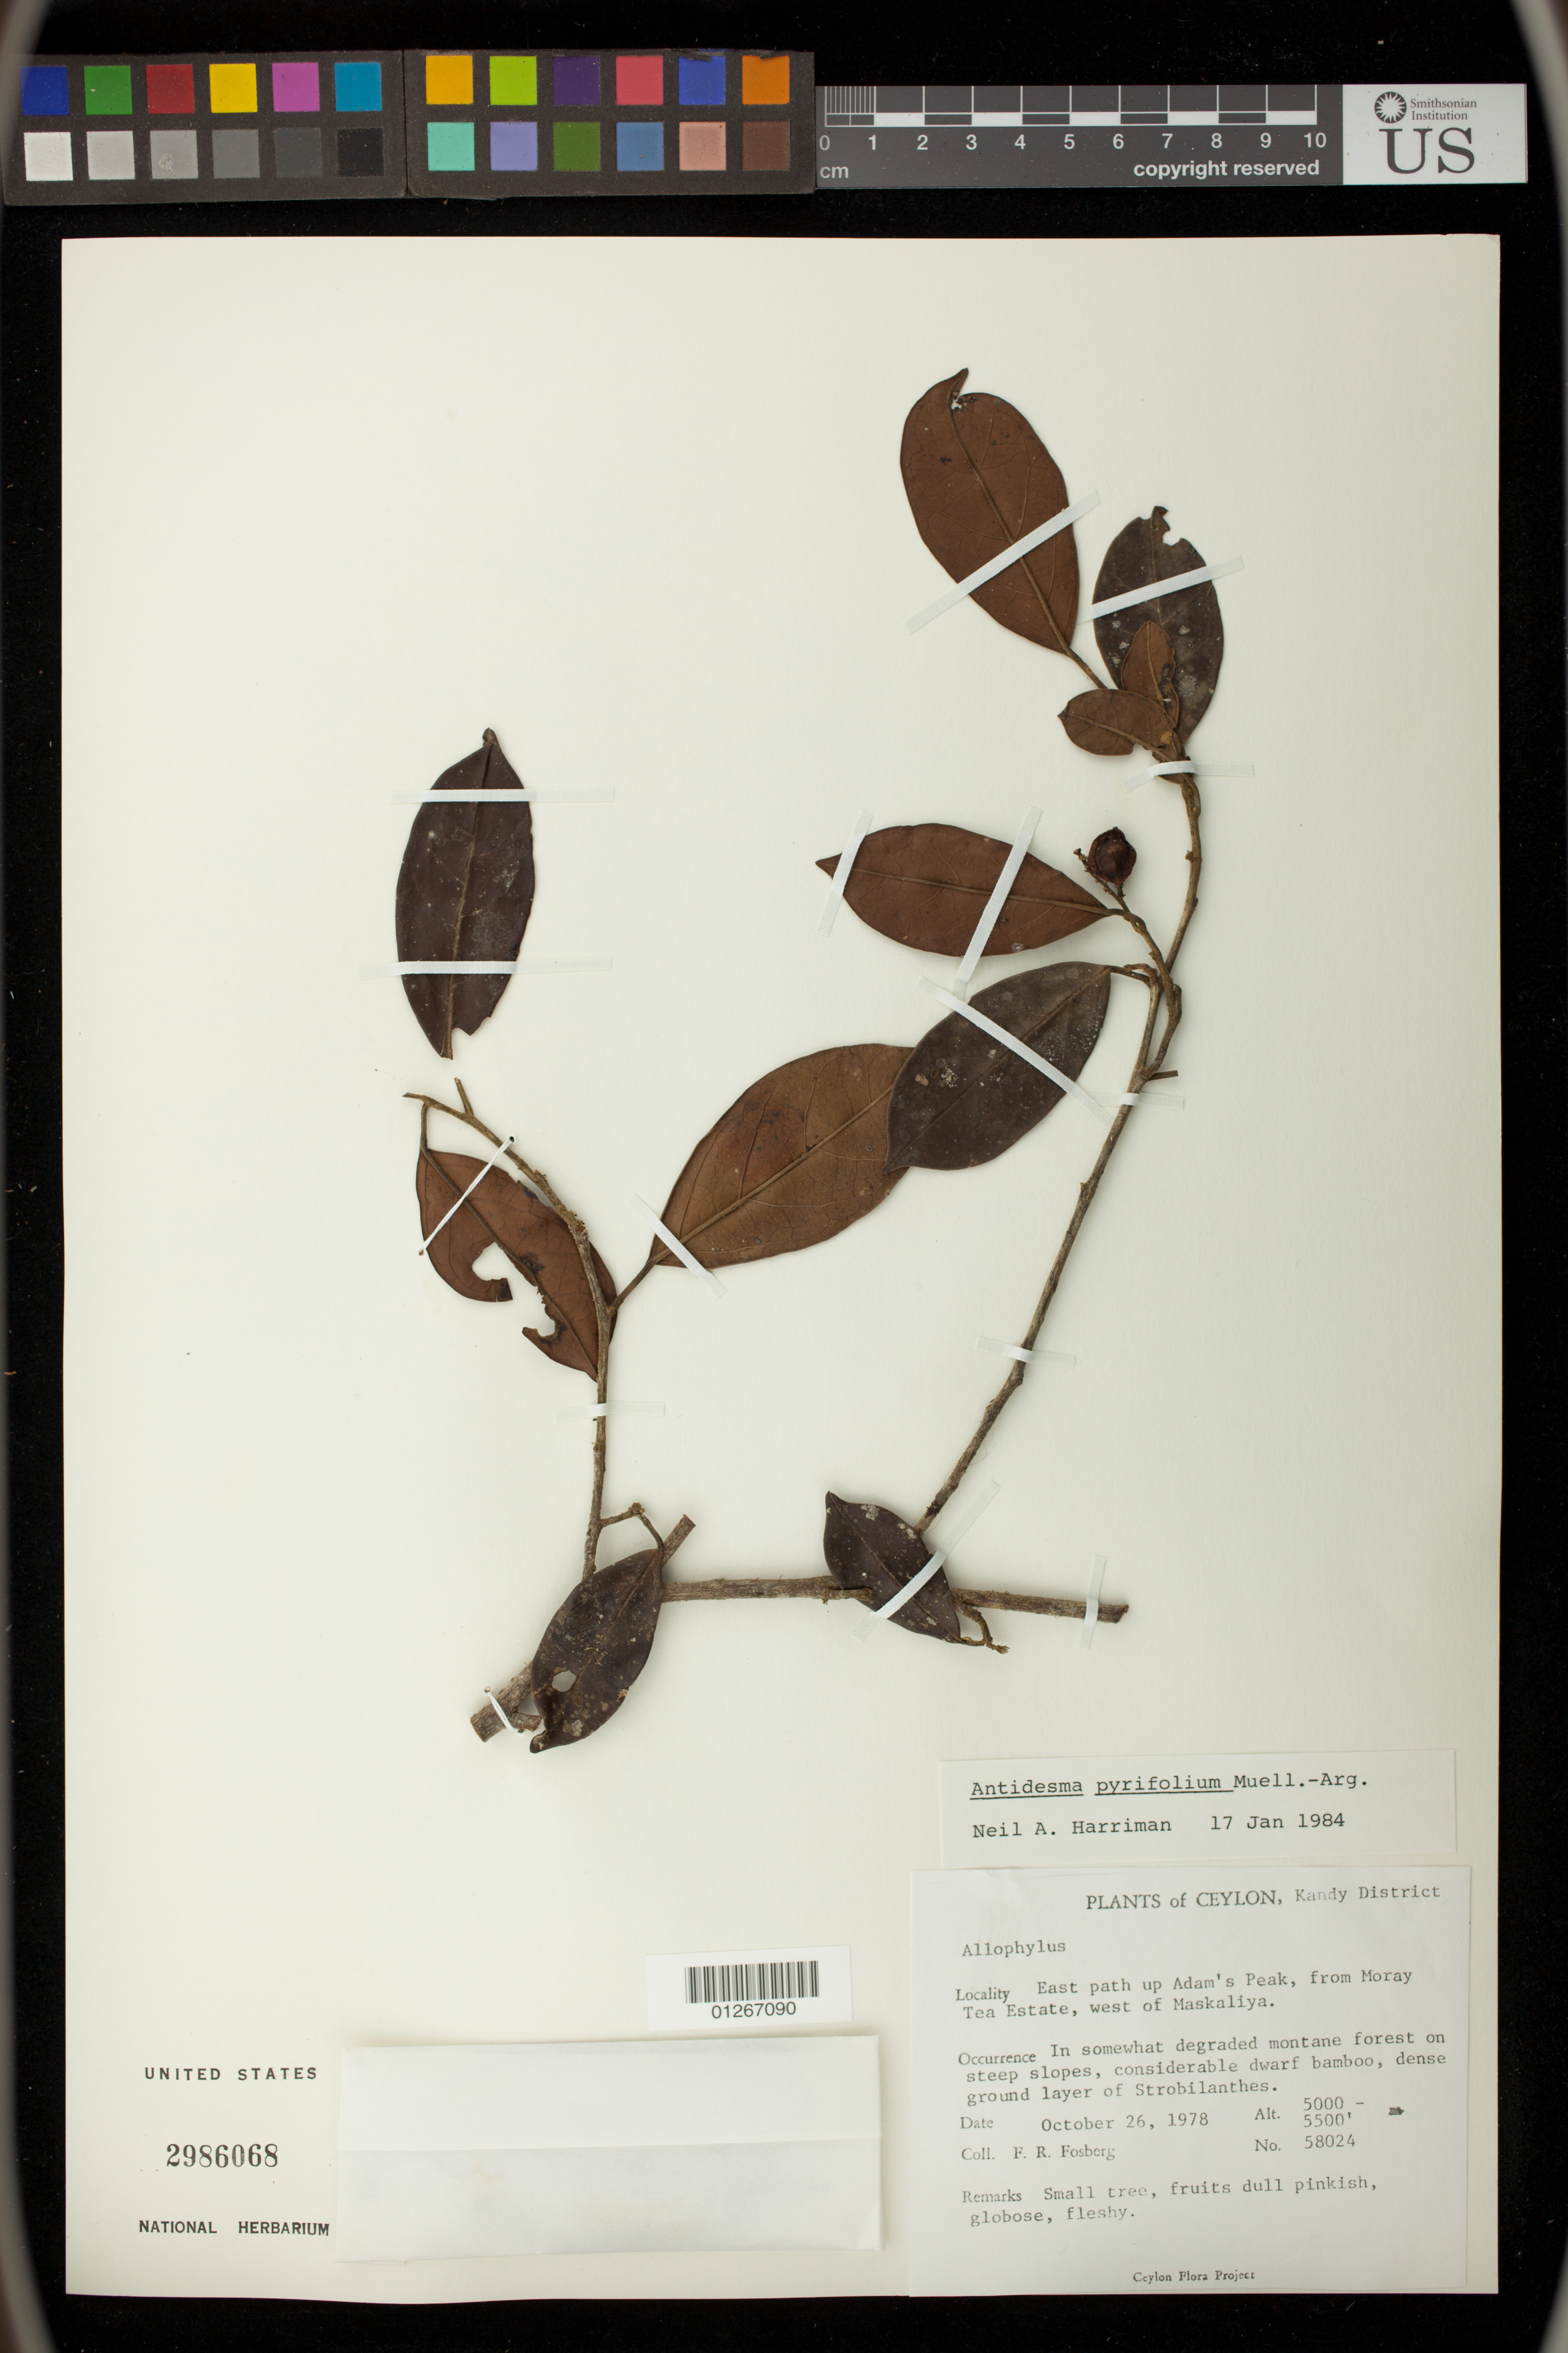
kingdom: Plantae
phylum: Tracheophyta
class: Magnoliopsida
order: Malpighiales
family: Phyllanthaceae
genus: Antidesma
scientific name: Antidesma pyrifolium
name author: Müll. Arg.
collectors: F. R. Fosberg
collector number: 58024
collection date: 1978-10-26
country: Sri Lanka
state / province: Central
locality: Kandy District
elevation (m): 1524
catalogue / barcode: US 2986068